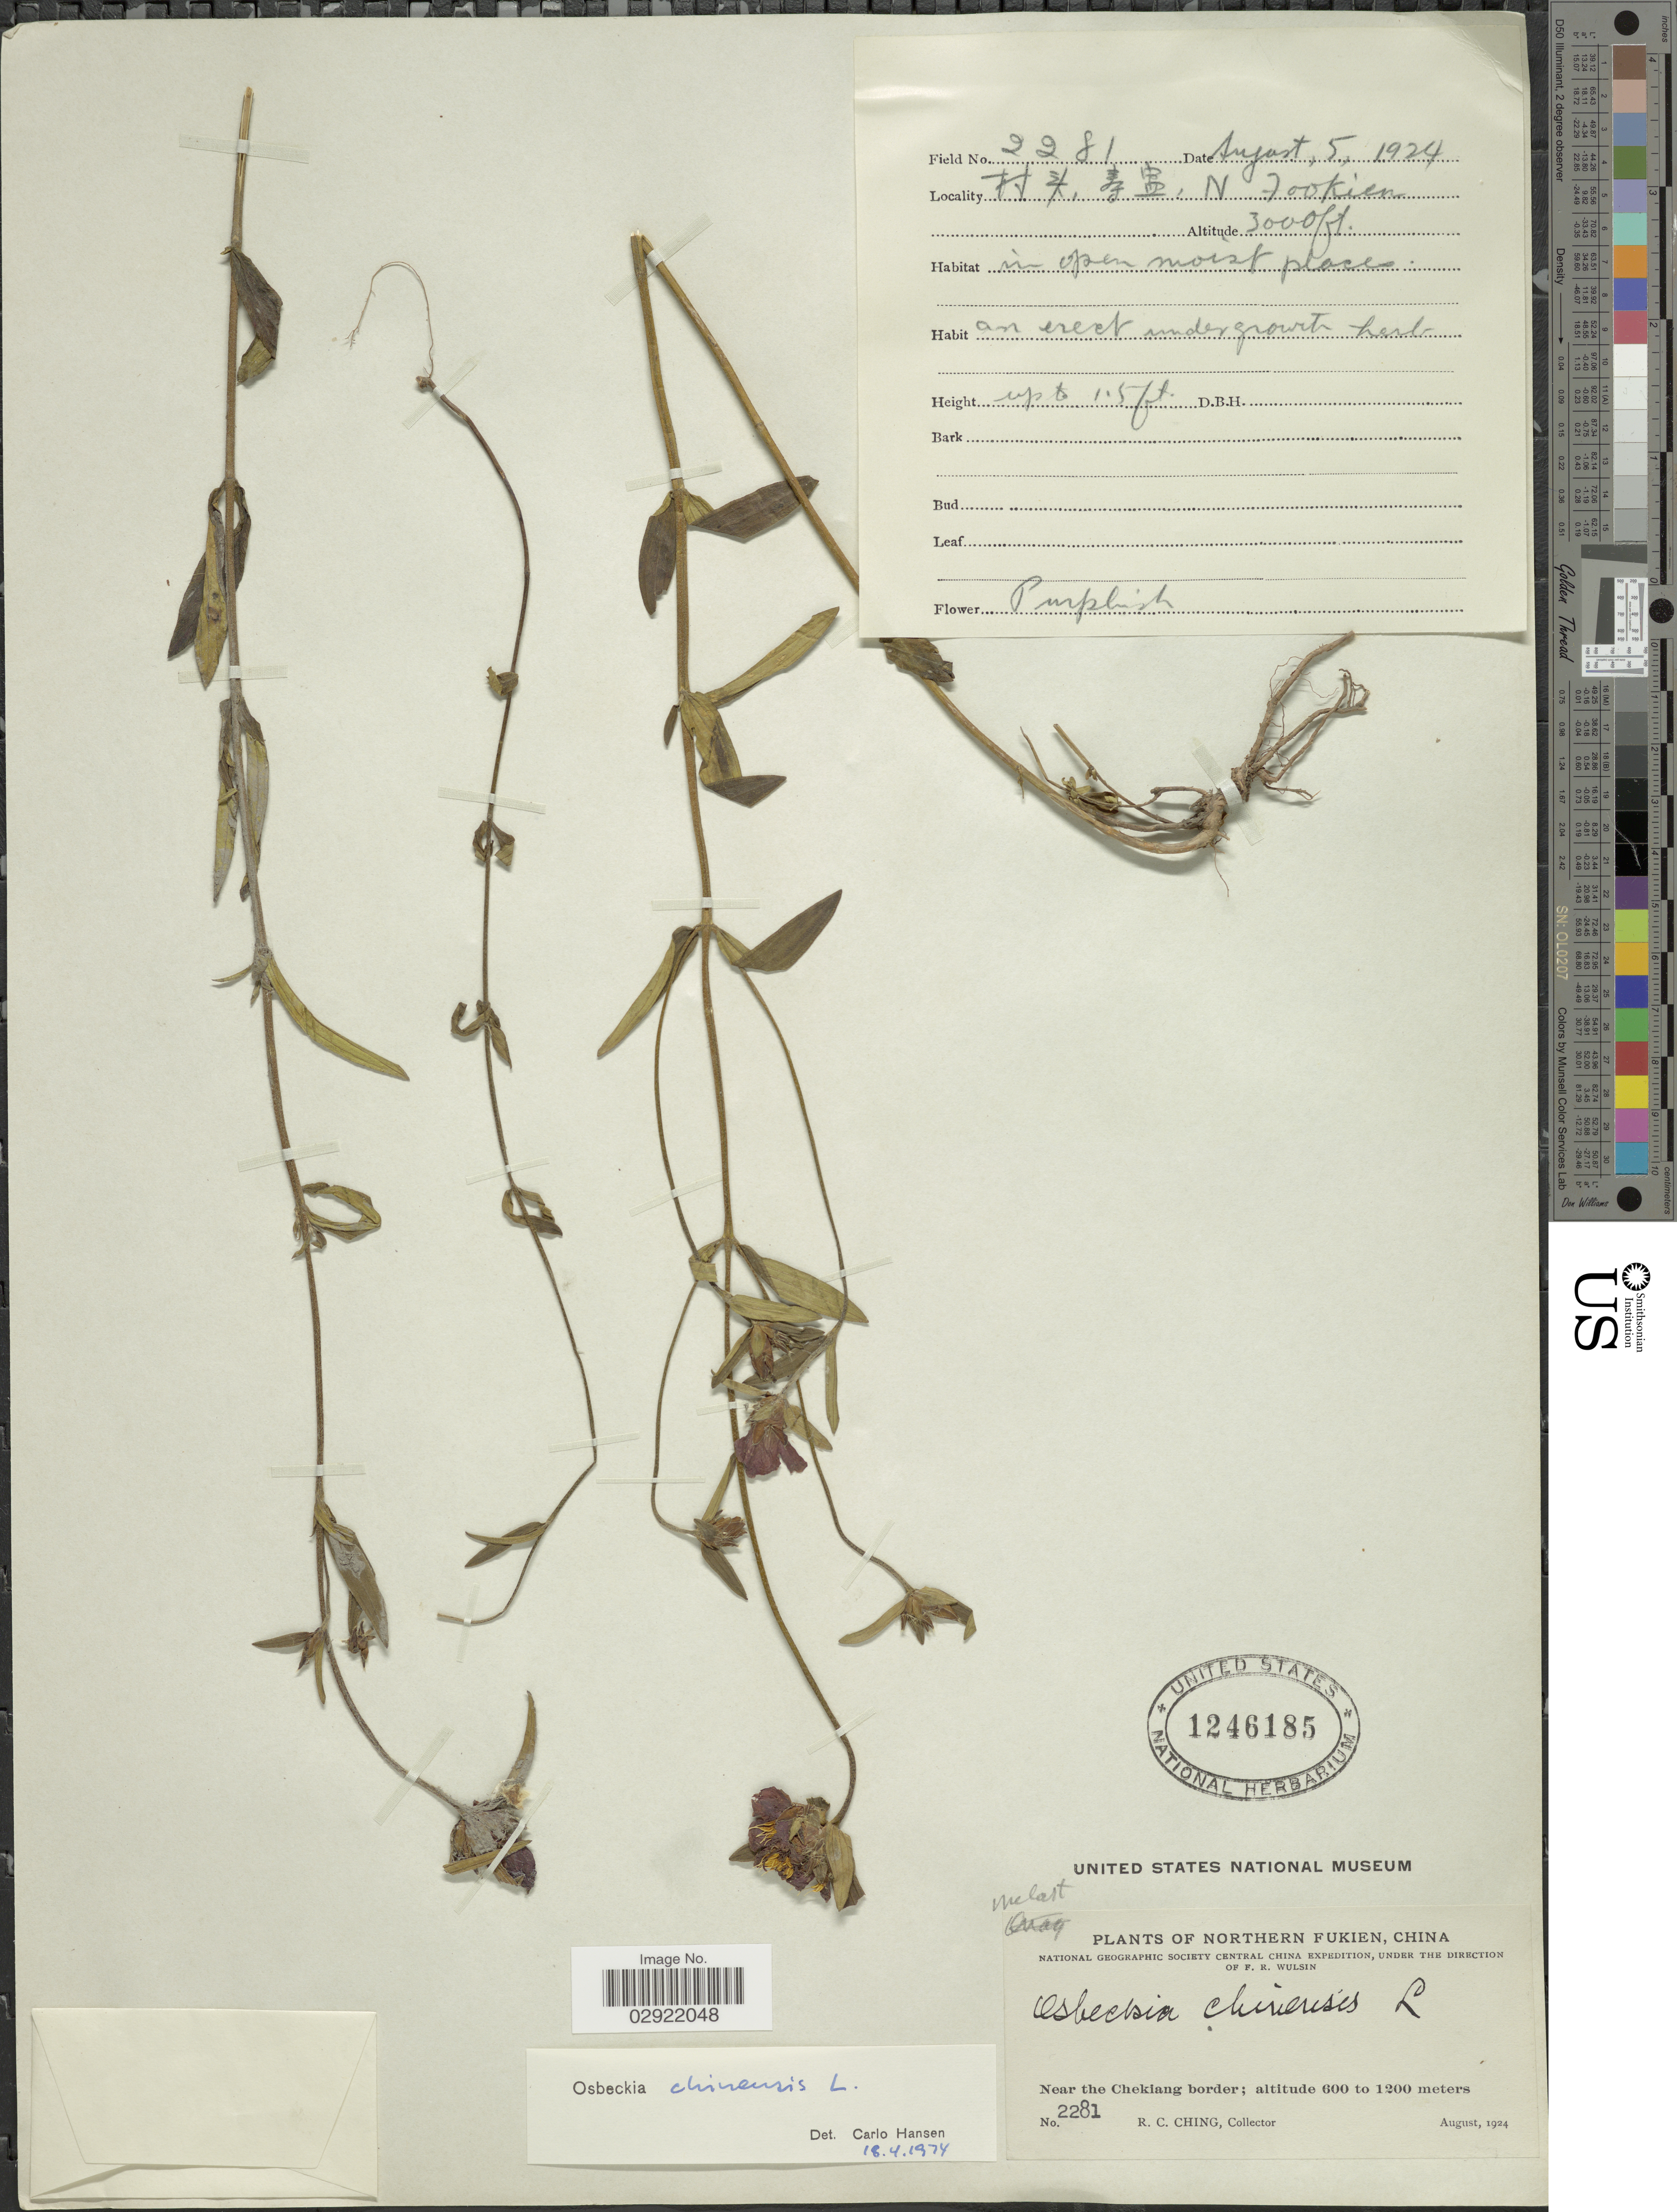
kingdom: Plantae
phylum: Tracheophyta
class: Magnoliopsida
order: Myrtales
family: Melastomataceae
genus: Osbeckia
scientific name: Osbeckia chinensis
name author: L.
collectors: R. C. Ching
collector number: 2281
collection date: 1924-08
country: China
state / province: Fujian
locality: Northern Fukien. Near the Chekiang border.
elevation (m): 914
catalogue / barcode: US 1246185